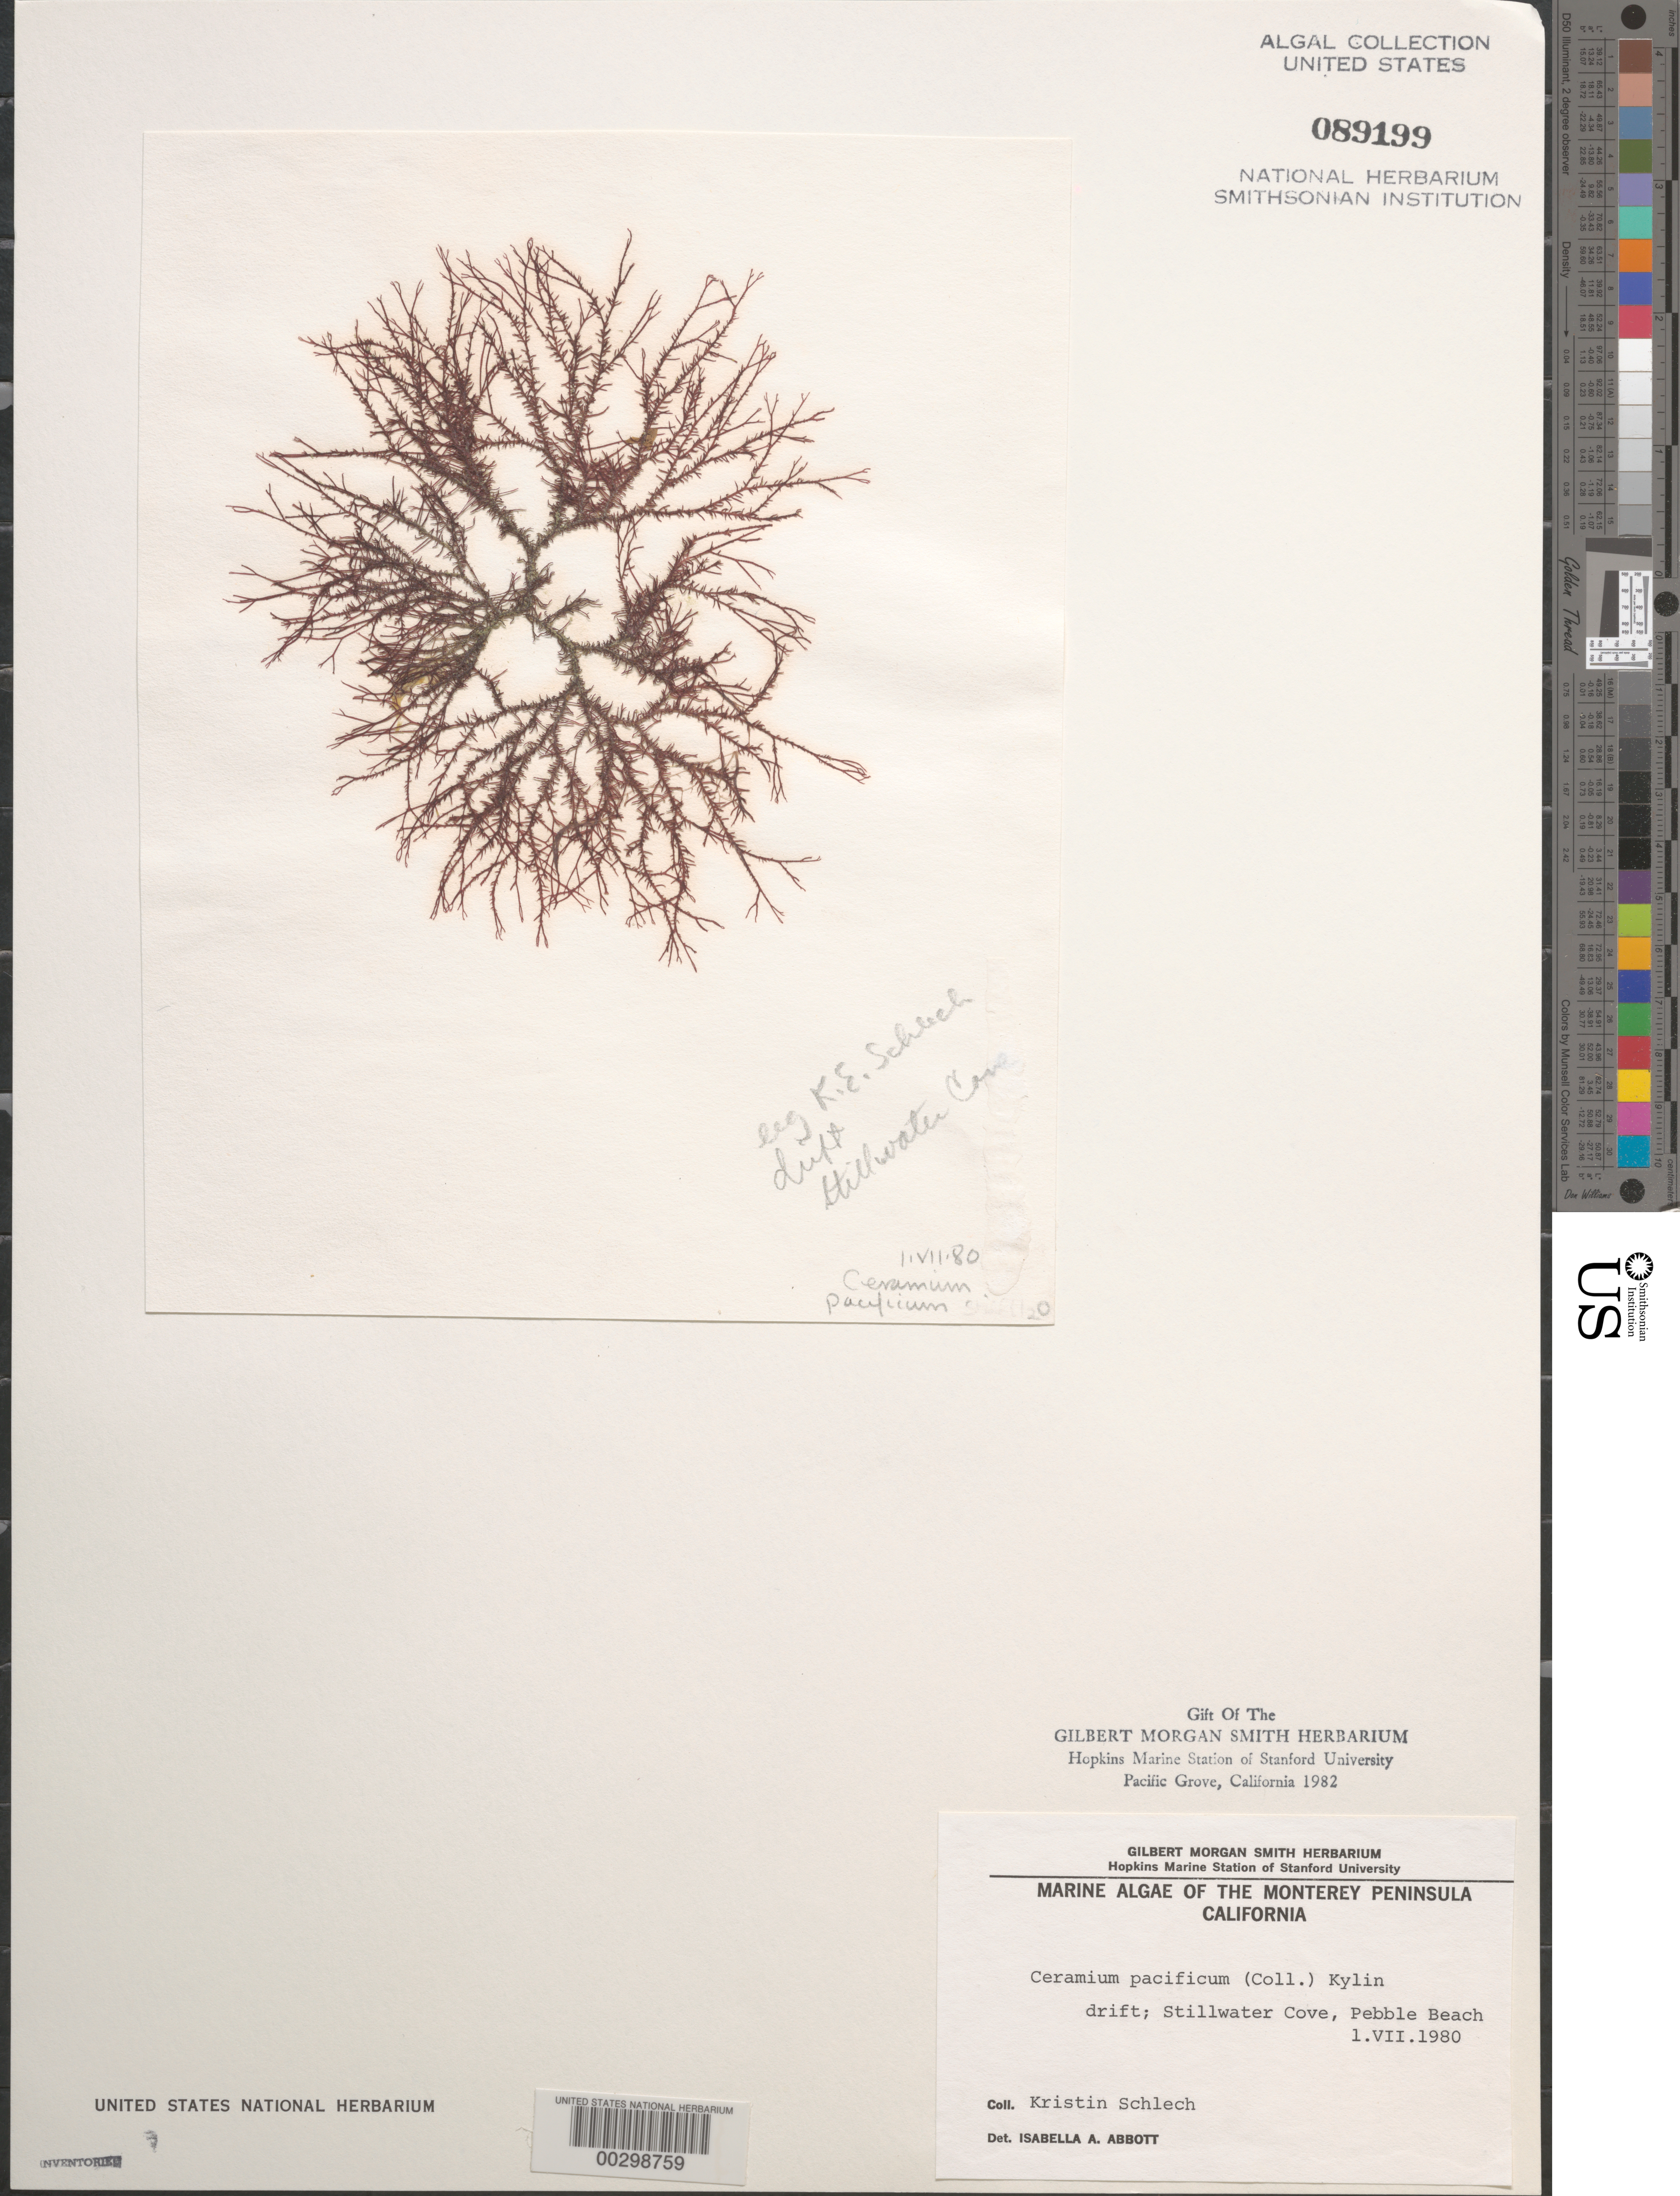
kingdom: Plantae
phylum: Rhodophyta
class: Florideophyceae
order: Ceramiales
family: Ceramiaceae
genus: Ceramium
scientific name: Ceramium pacificum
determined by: Abbott, Isabella A.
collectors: K. Schlech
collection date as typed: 01 Jul 1980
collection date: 1980-07-01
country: United States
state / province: California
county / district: Monterey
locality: Stillwater Cove, Pebble Beach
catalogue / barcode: US 89199